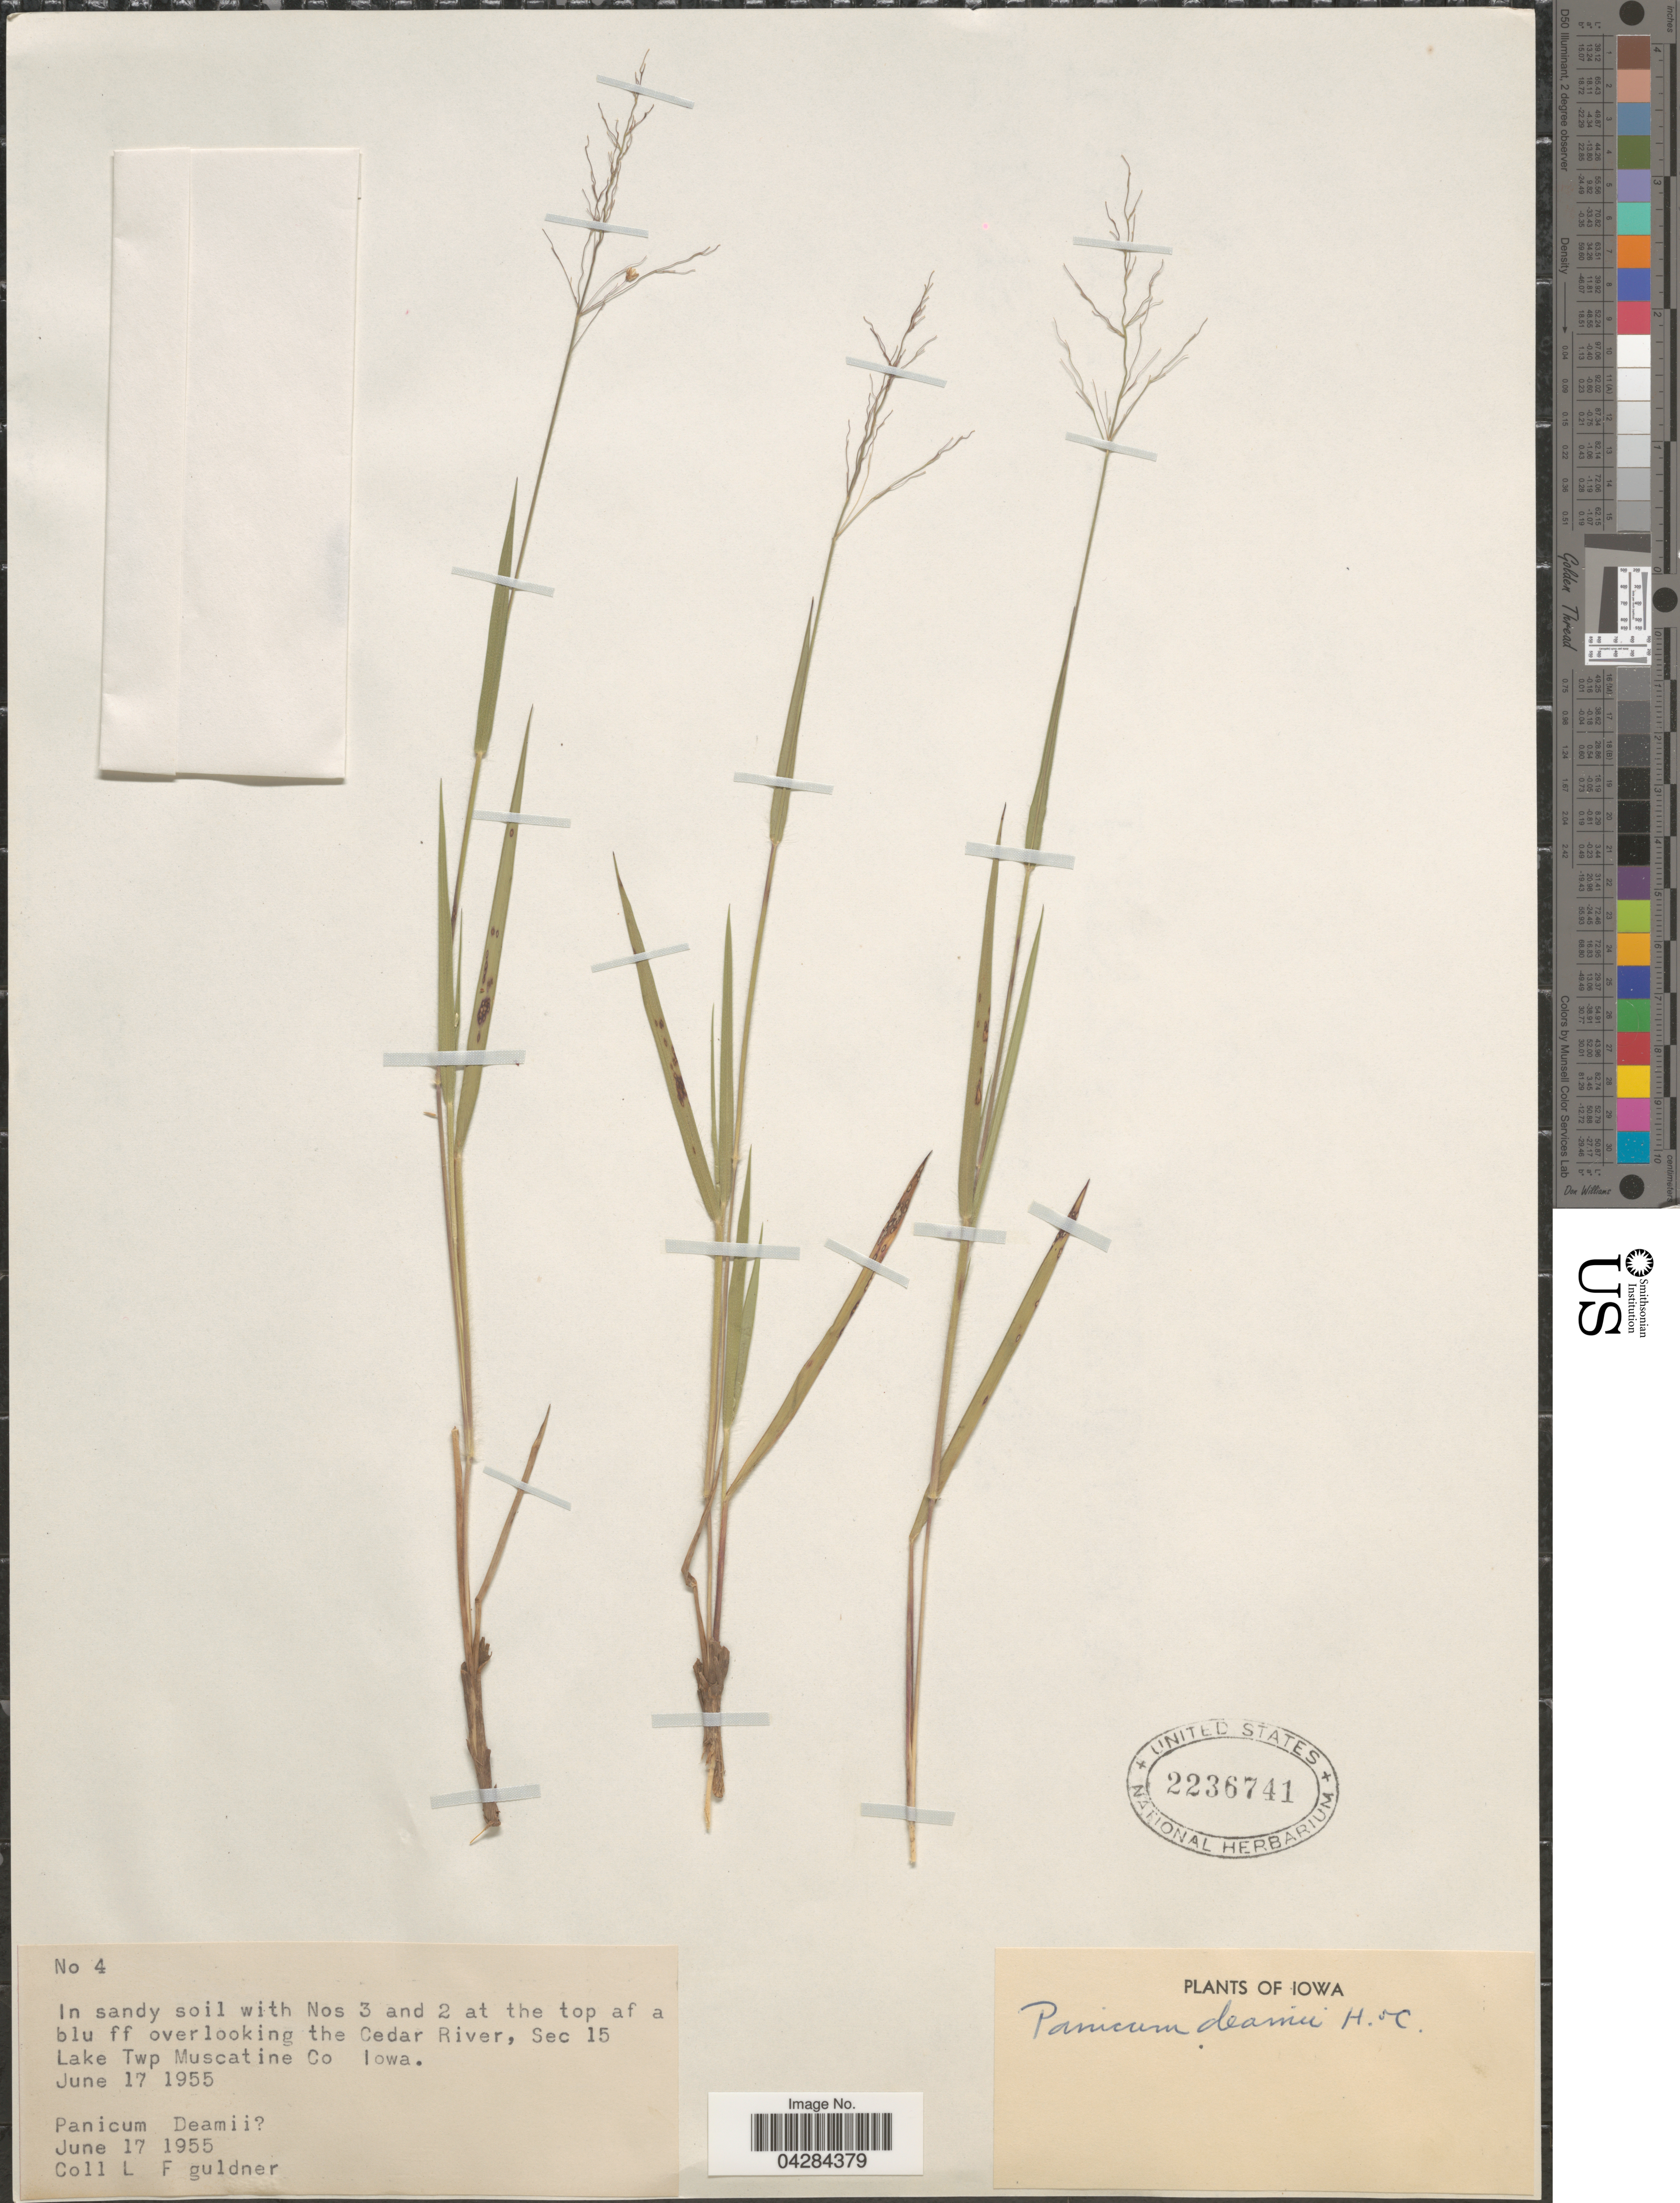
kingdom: Plantae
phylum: Tracheophyta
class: Liliopsida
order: Poales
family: Poaceae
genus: Dichanthelium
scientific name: Dichanthelium ovale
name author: (Elliott) Gould & C.A. Clark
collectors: L. Guldner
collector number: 4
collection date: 1955-06-17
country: United States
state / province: Iowa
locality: In sandy soil with Nos 3 and 2 at the top of a blu ff overlooking the Cedar River, Sec 15. Lake Twp Muscatine Co.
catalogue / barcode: US 2236741